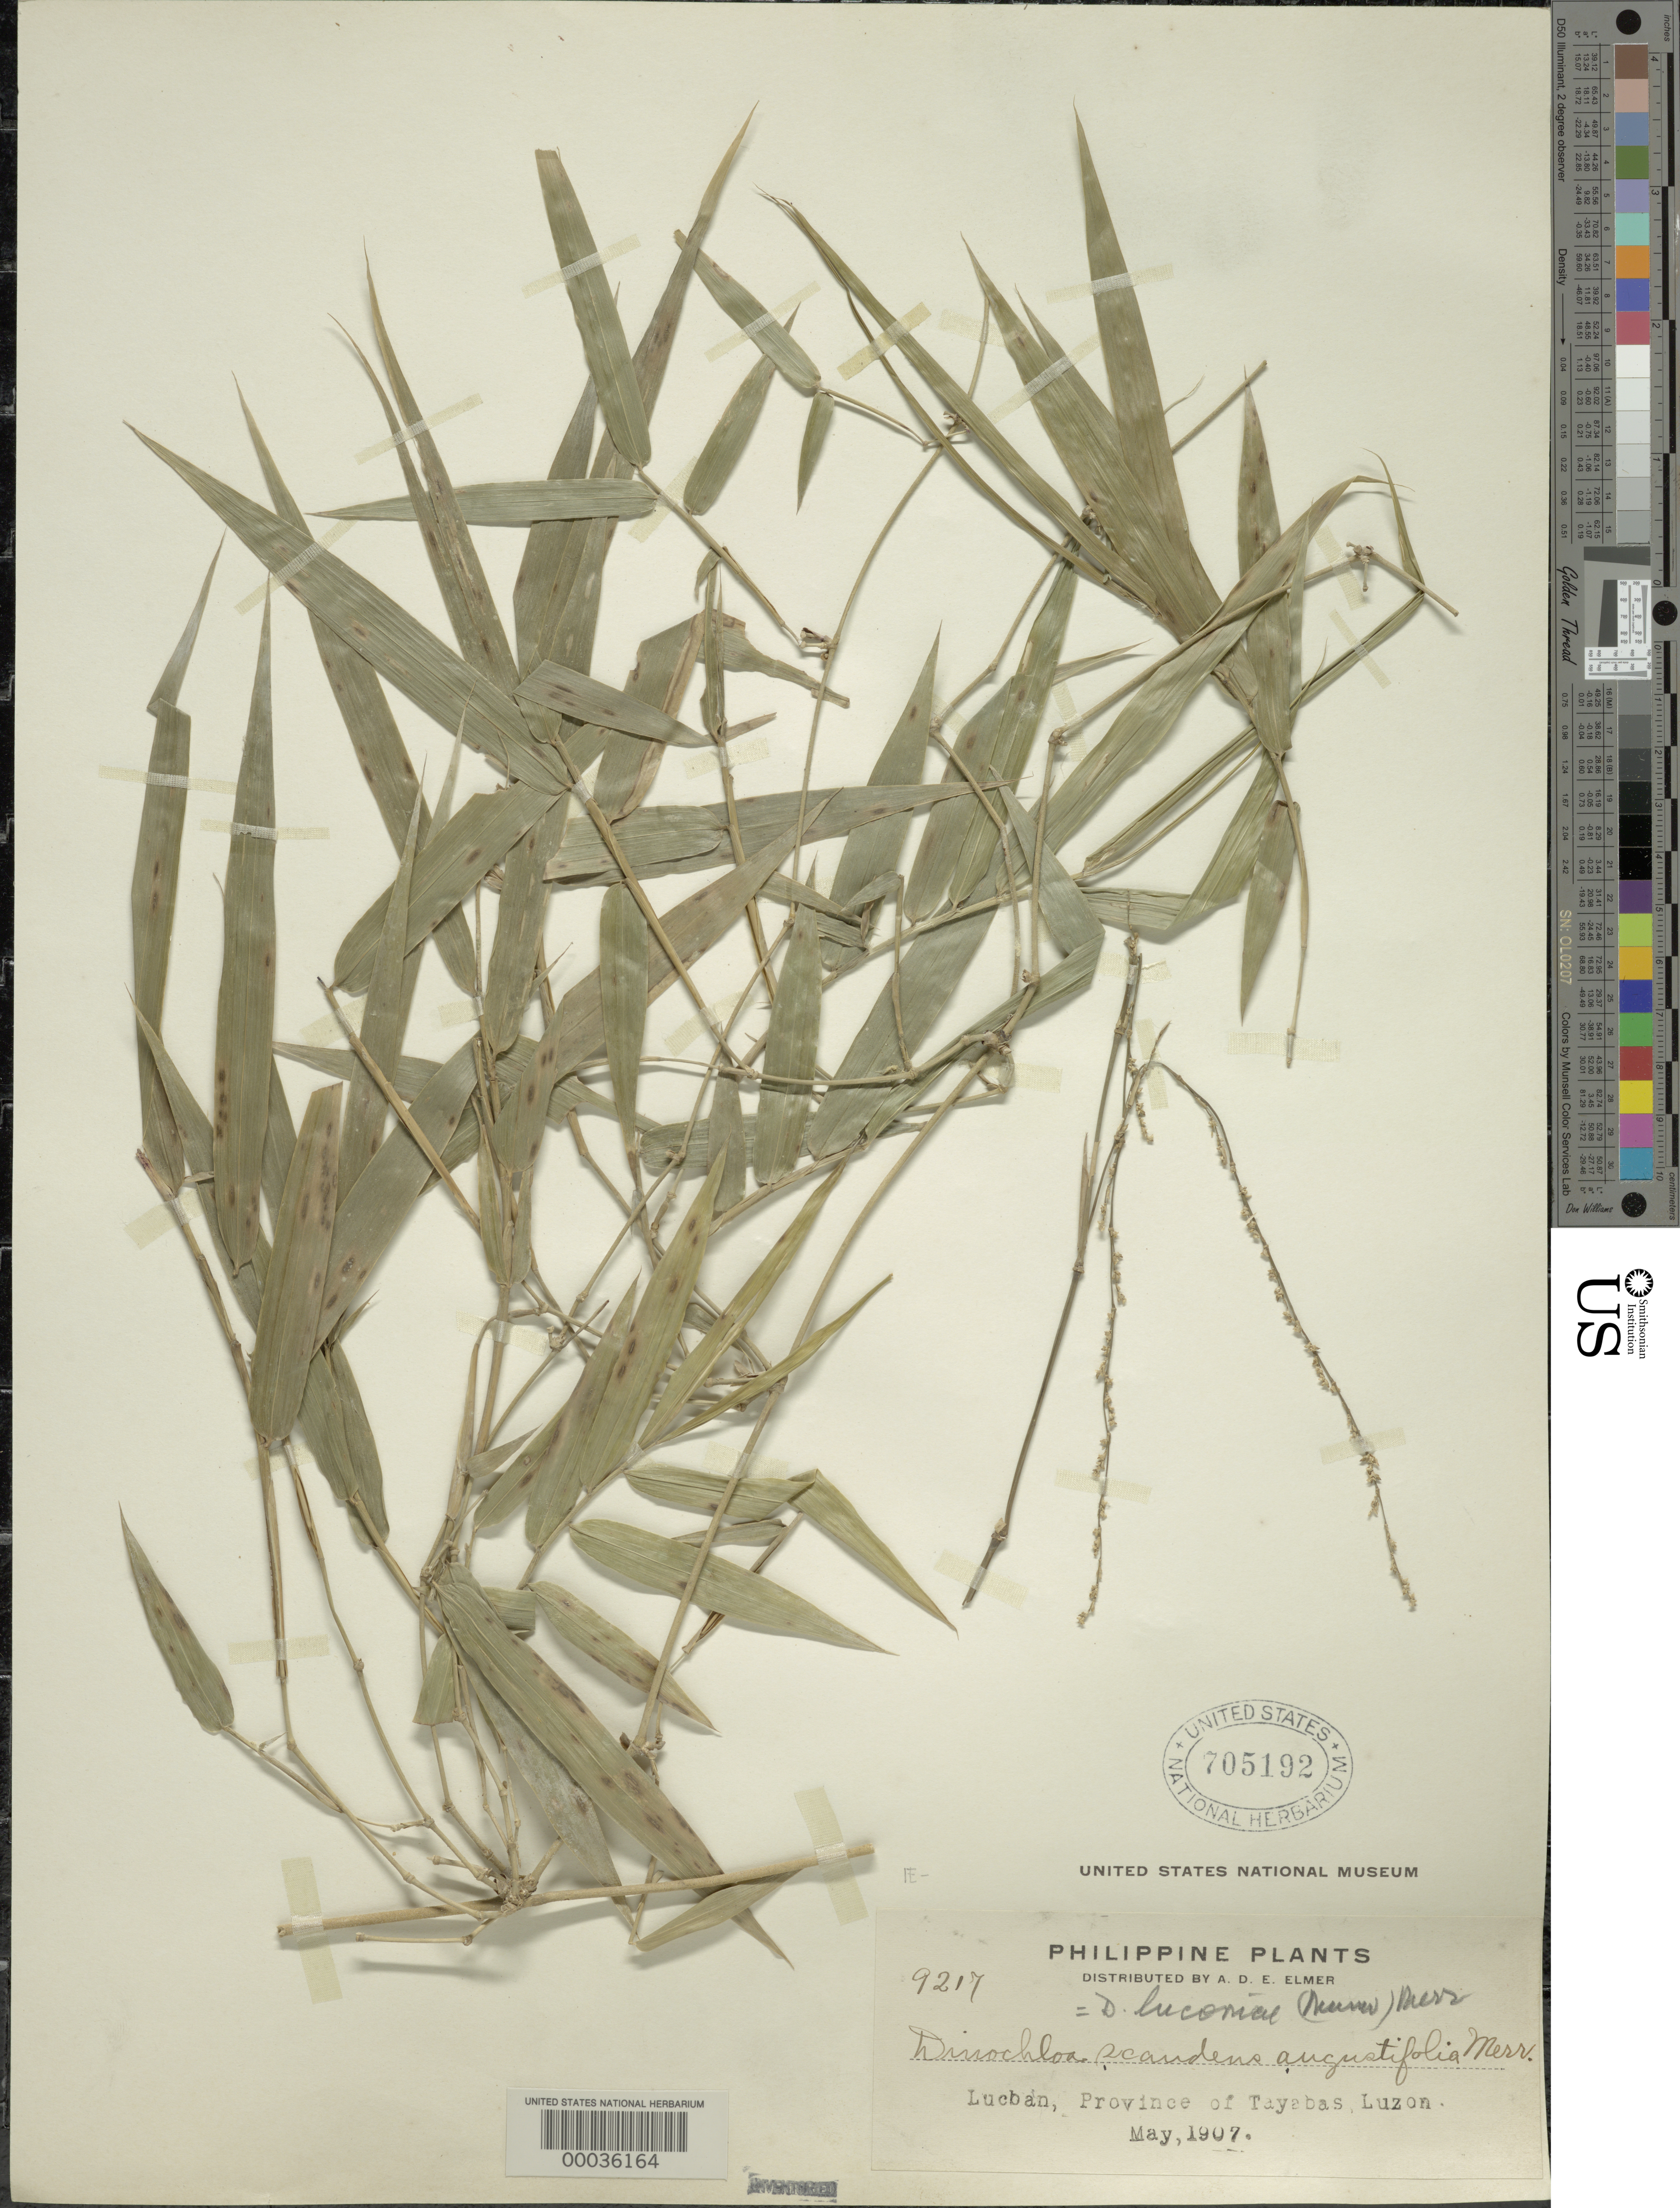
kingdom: Plantae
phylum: Tracheophyta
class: Liliopsida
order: Poales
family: Poaceae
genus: Dinochloa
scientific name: Dinochloa luconiae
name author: (Munro) Merr.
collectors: A. D. E. Elmer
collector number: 9217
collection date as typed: May 1907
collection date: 1907-05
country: Philippines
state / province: Calabarzon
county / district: Quezon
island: Luzon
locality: Lucban, Tayabas Prov. = Quezon Prov.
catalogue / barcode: US 705192